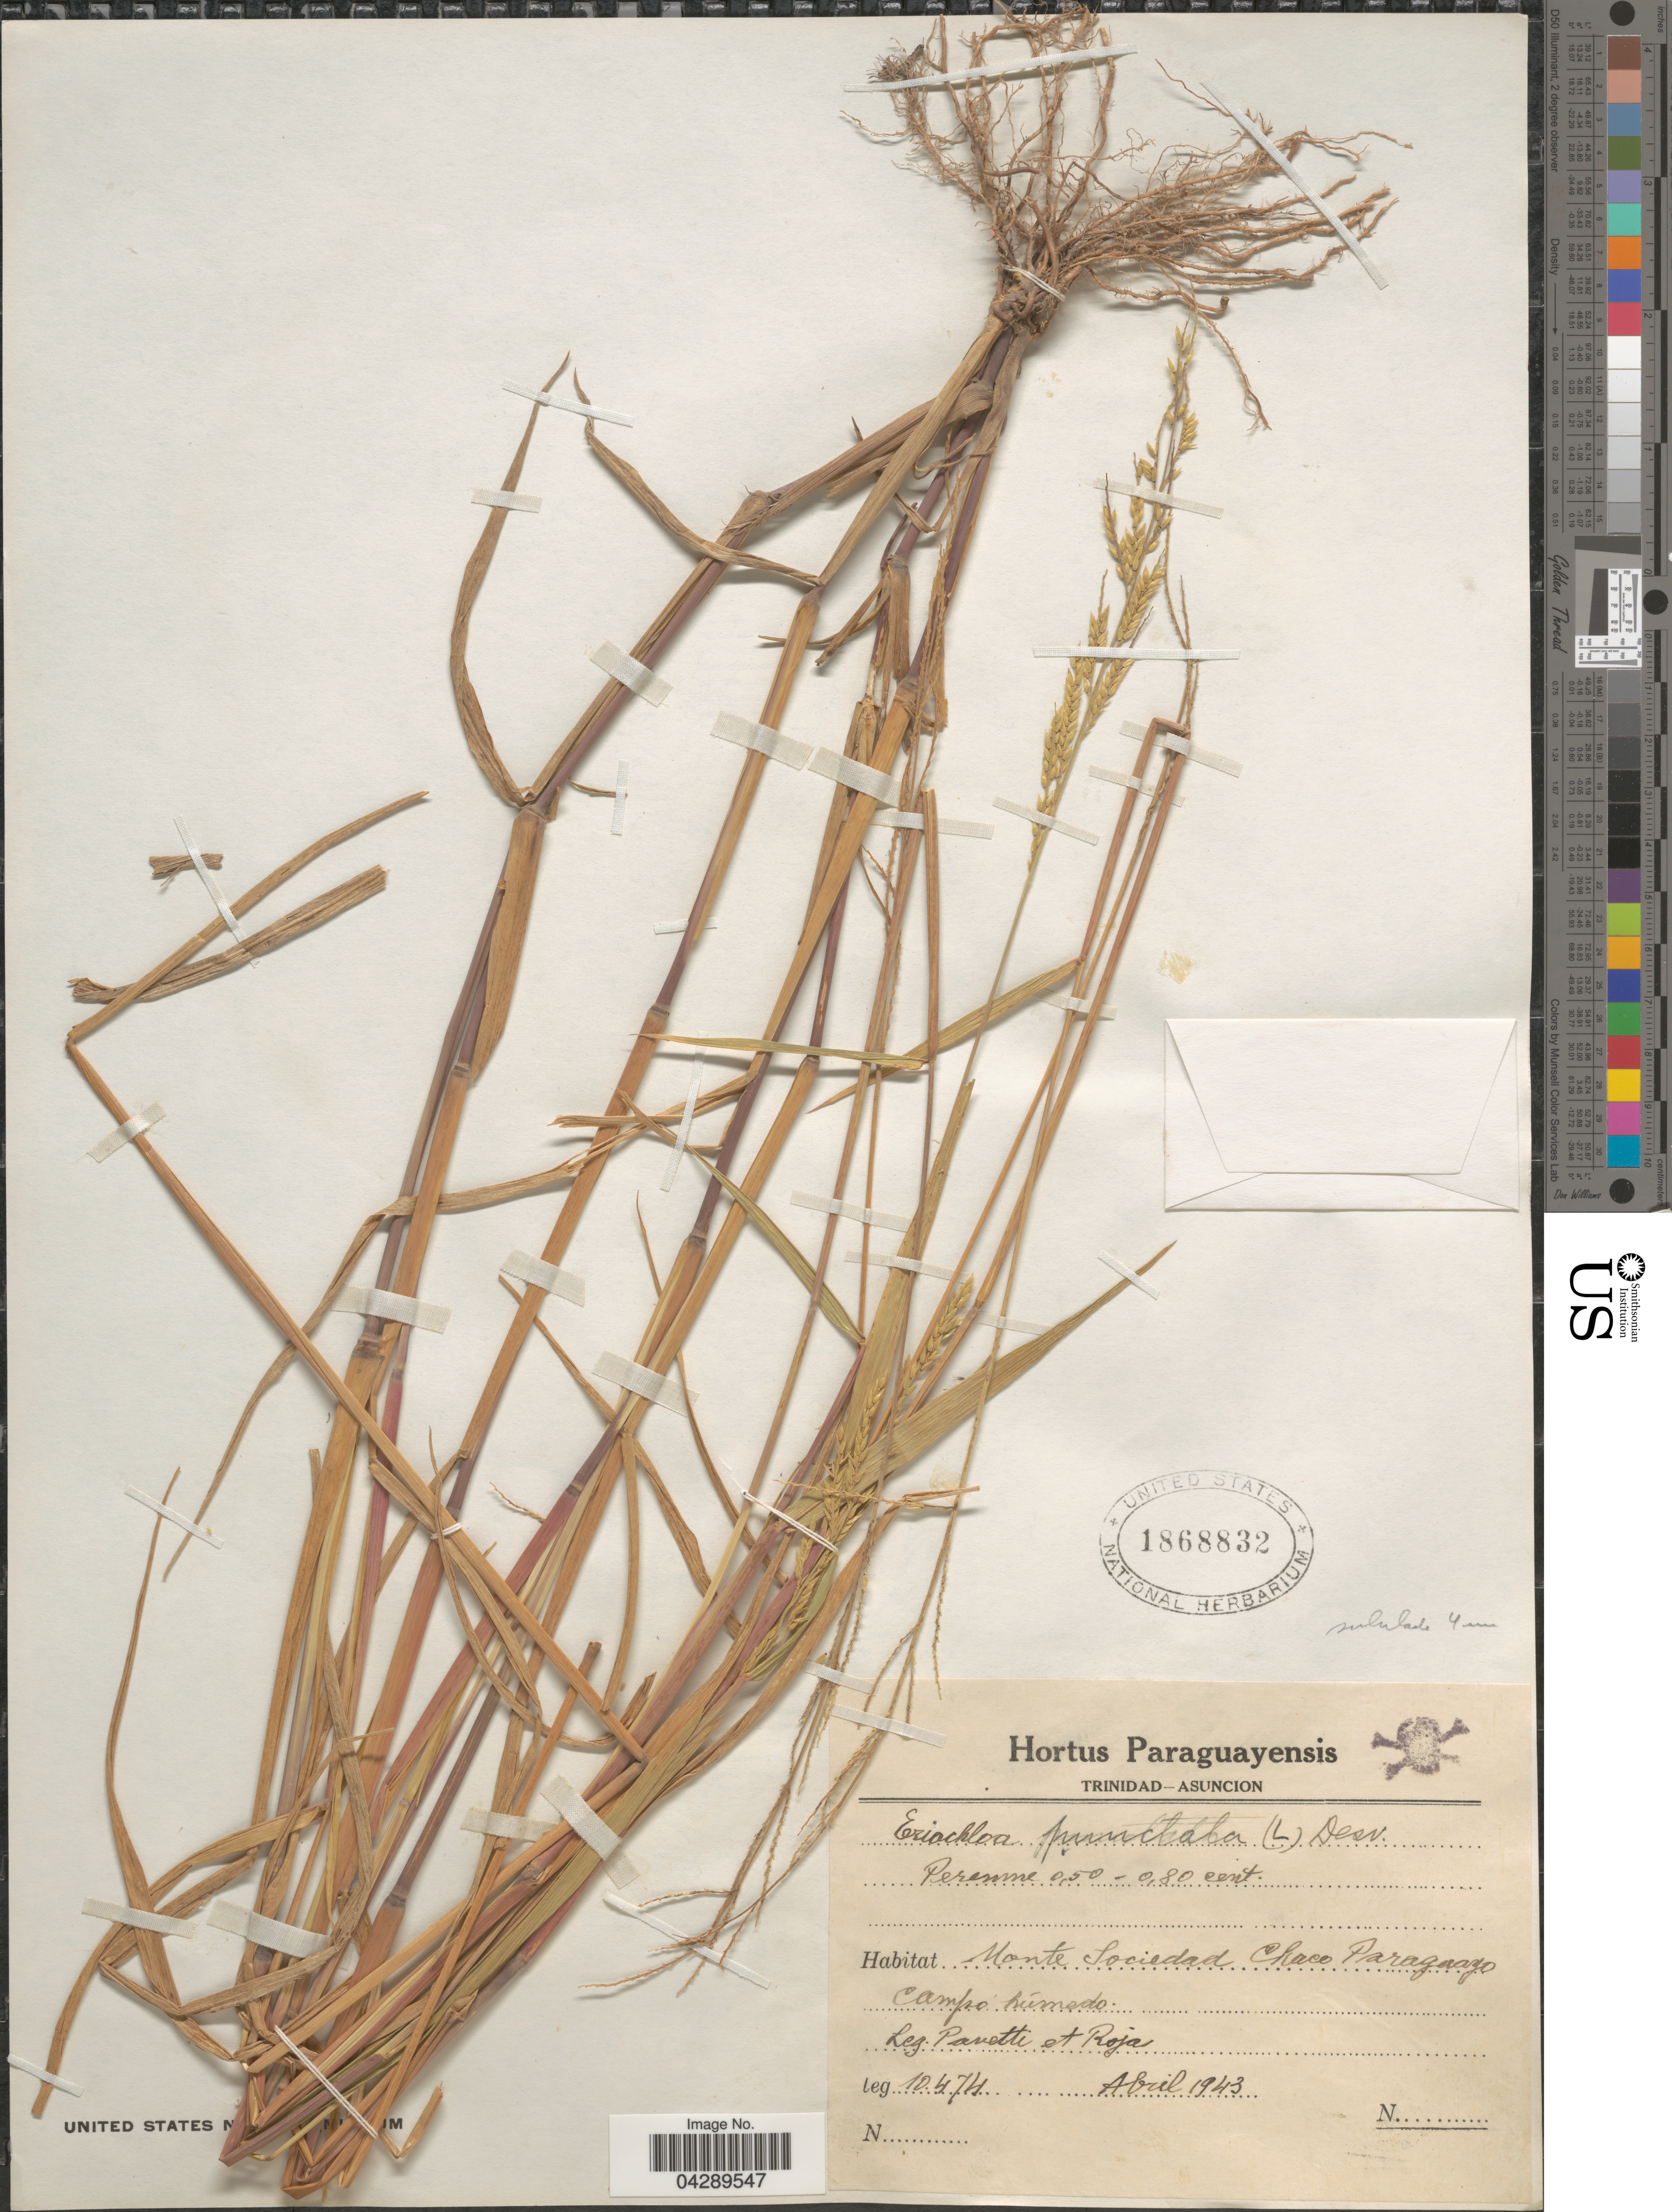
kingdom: Plantae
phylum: Tracheophyta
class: Liliopsida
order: Poales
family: Poaceae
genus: Eriochloa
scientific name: Eriochloa punctata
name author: (L.) Desv. ex Ham.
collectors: -. Pavetti & Rojas, --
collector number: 10474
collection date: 1943-04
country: Paraguay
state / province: Asuncion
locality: Monte Sociedad Chaco Paraguayo Campo húmedo.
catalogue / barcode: US 1868832